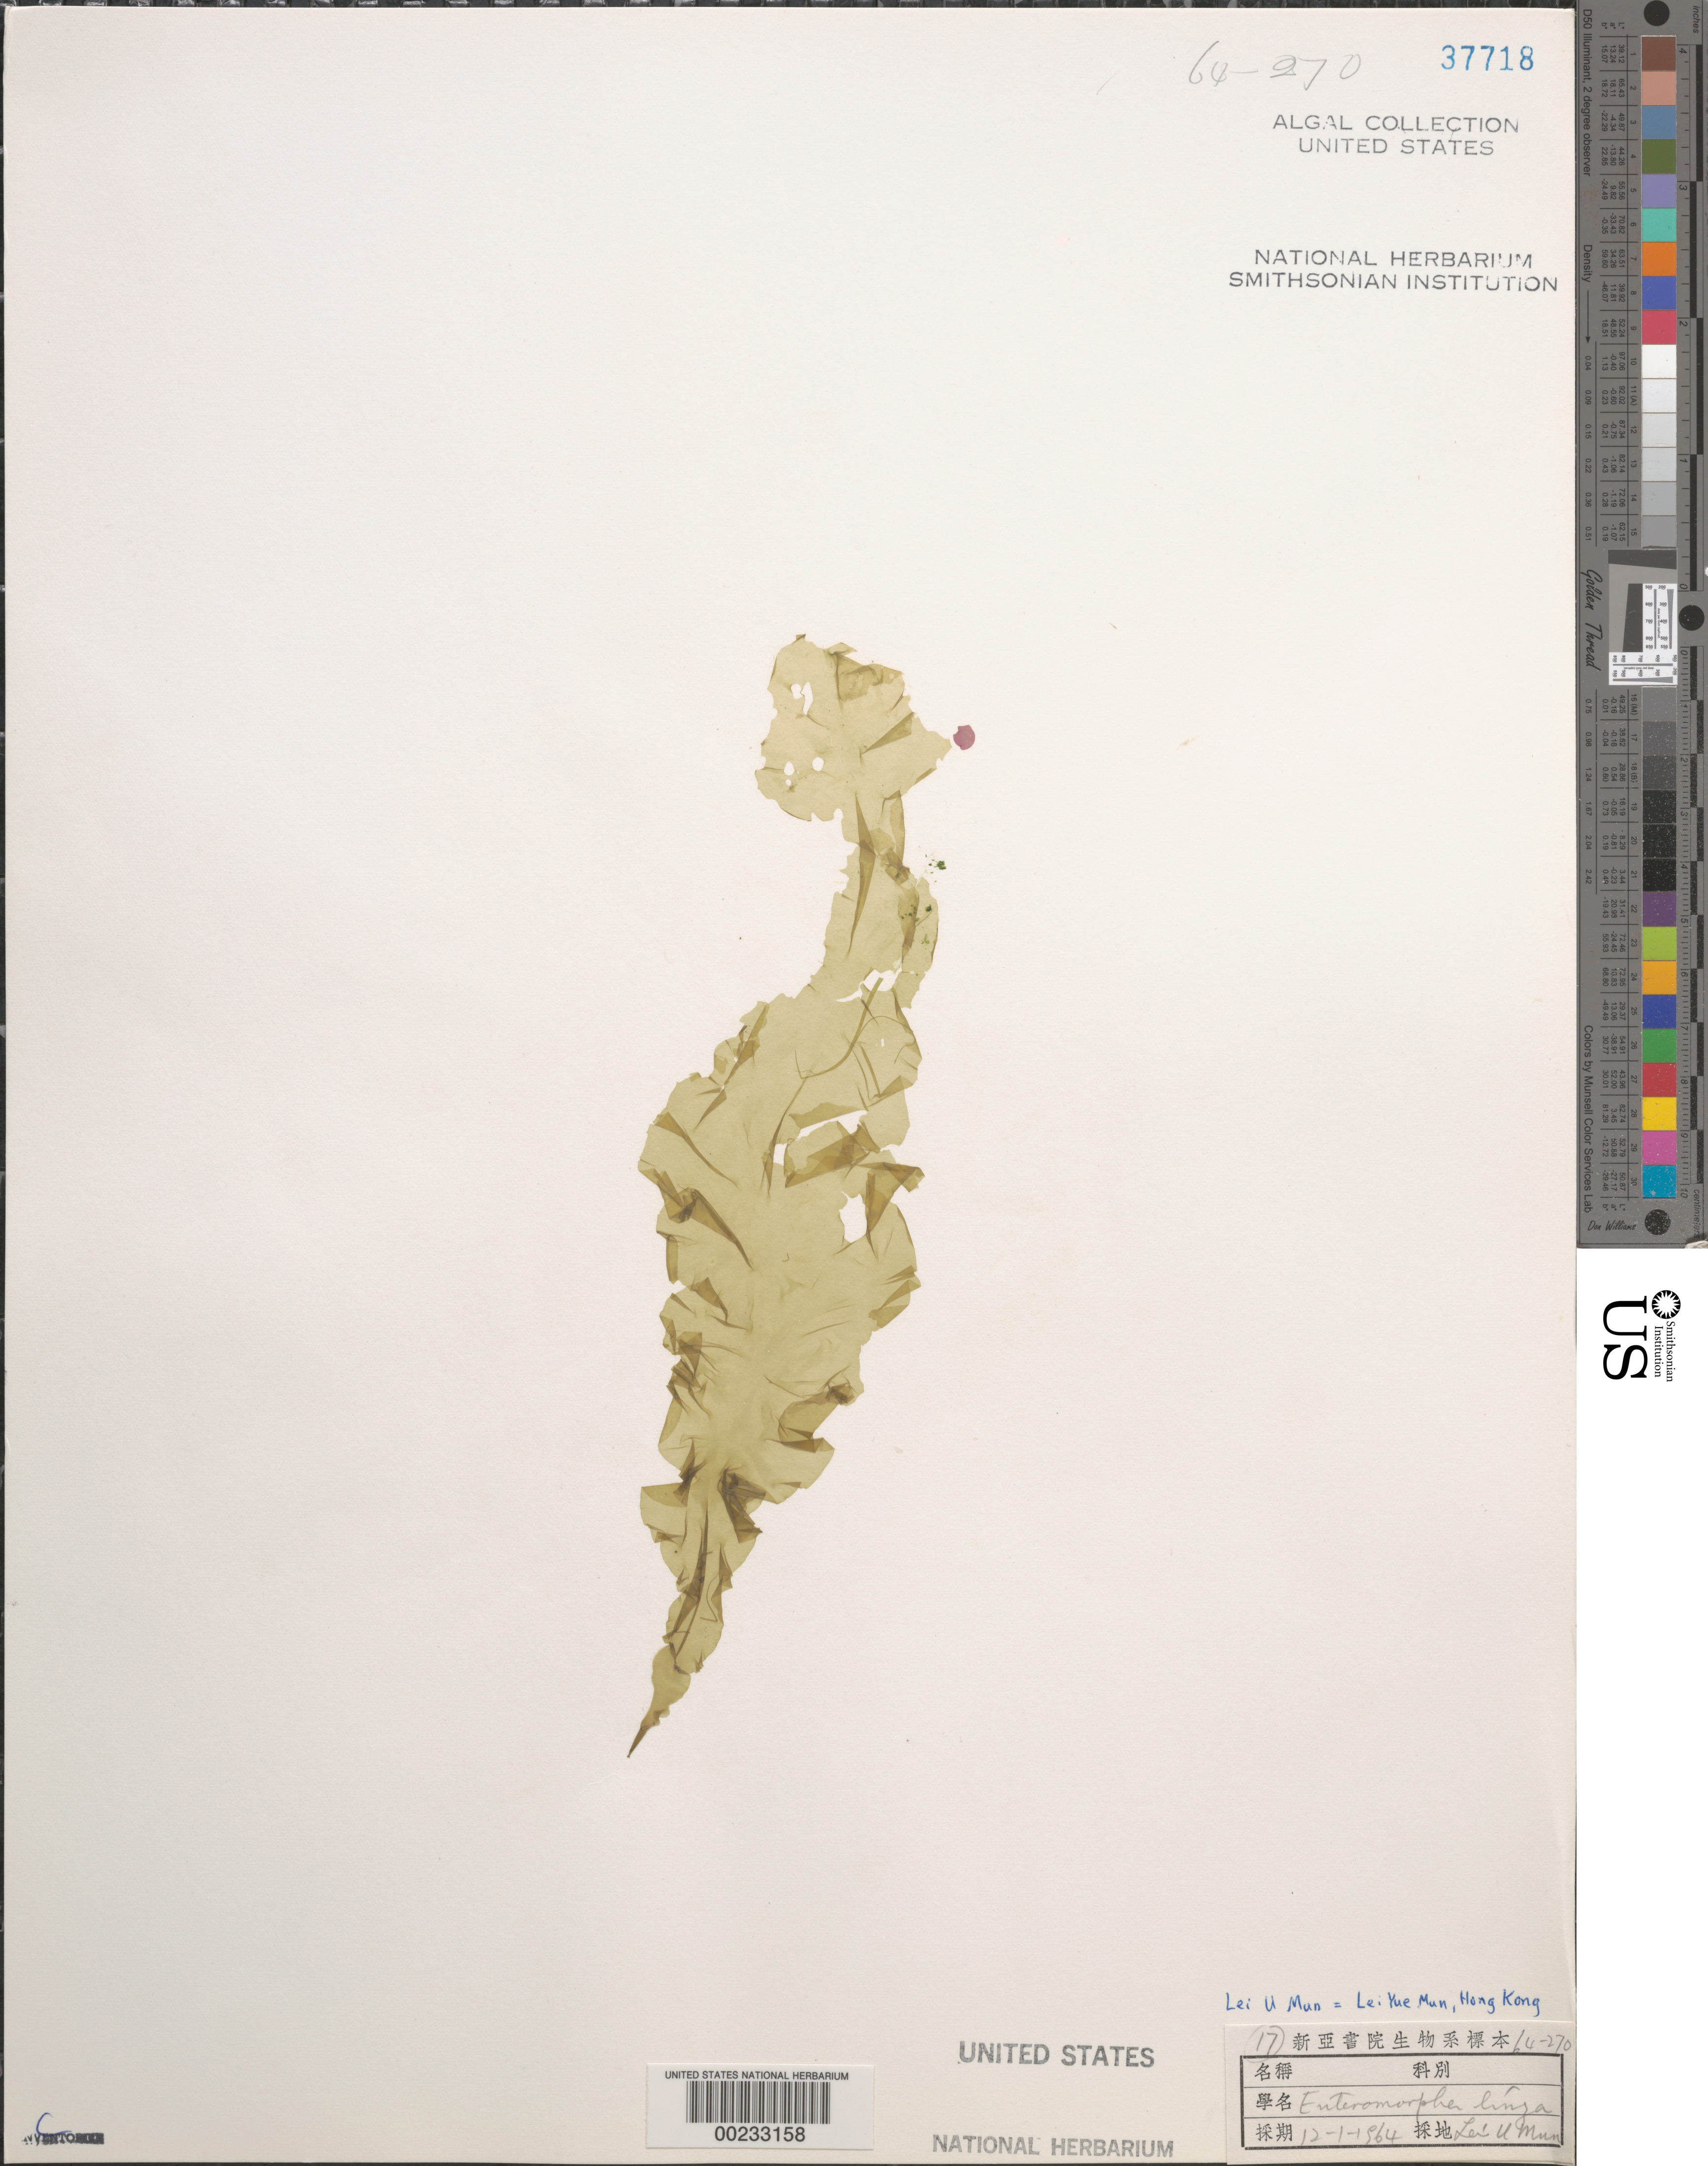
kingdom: Plantae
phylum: Chlorophyta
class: Ulvophyceae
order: Ulvales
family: Ulvaceae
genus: Ulva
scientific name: Ulva clathrata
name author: (Roth) C. Agardh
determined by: Algae name updating Project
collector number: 64-270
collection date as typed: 12 Jan 1964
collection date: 1964-01-12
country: China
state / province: Hong Kong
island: Hong Kong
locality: Lei Yue Mun (Lei U Mun)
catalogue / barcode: US 37718